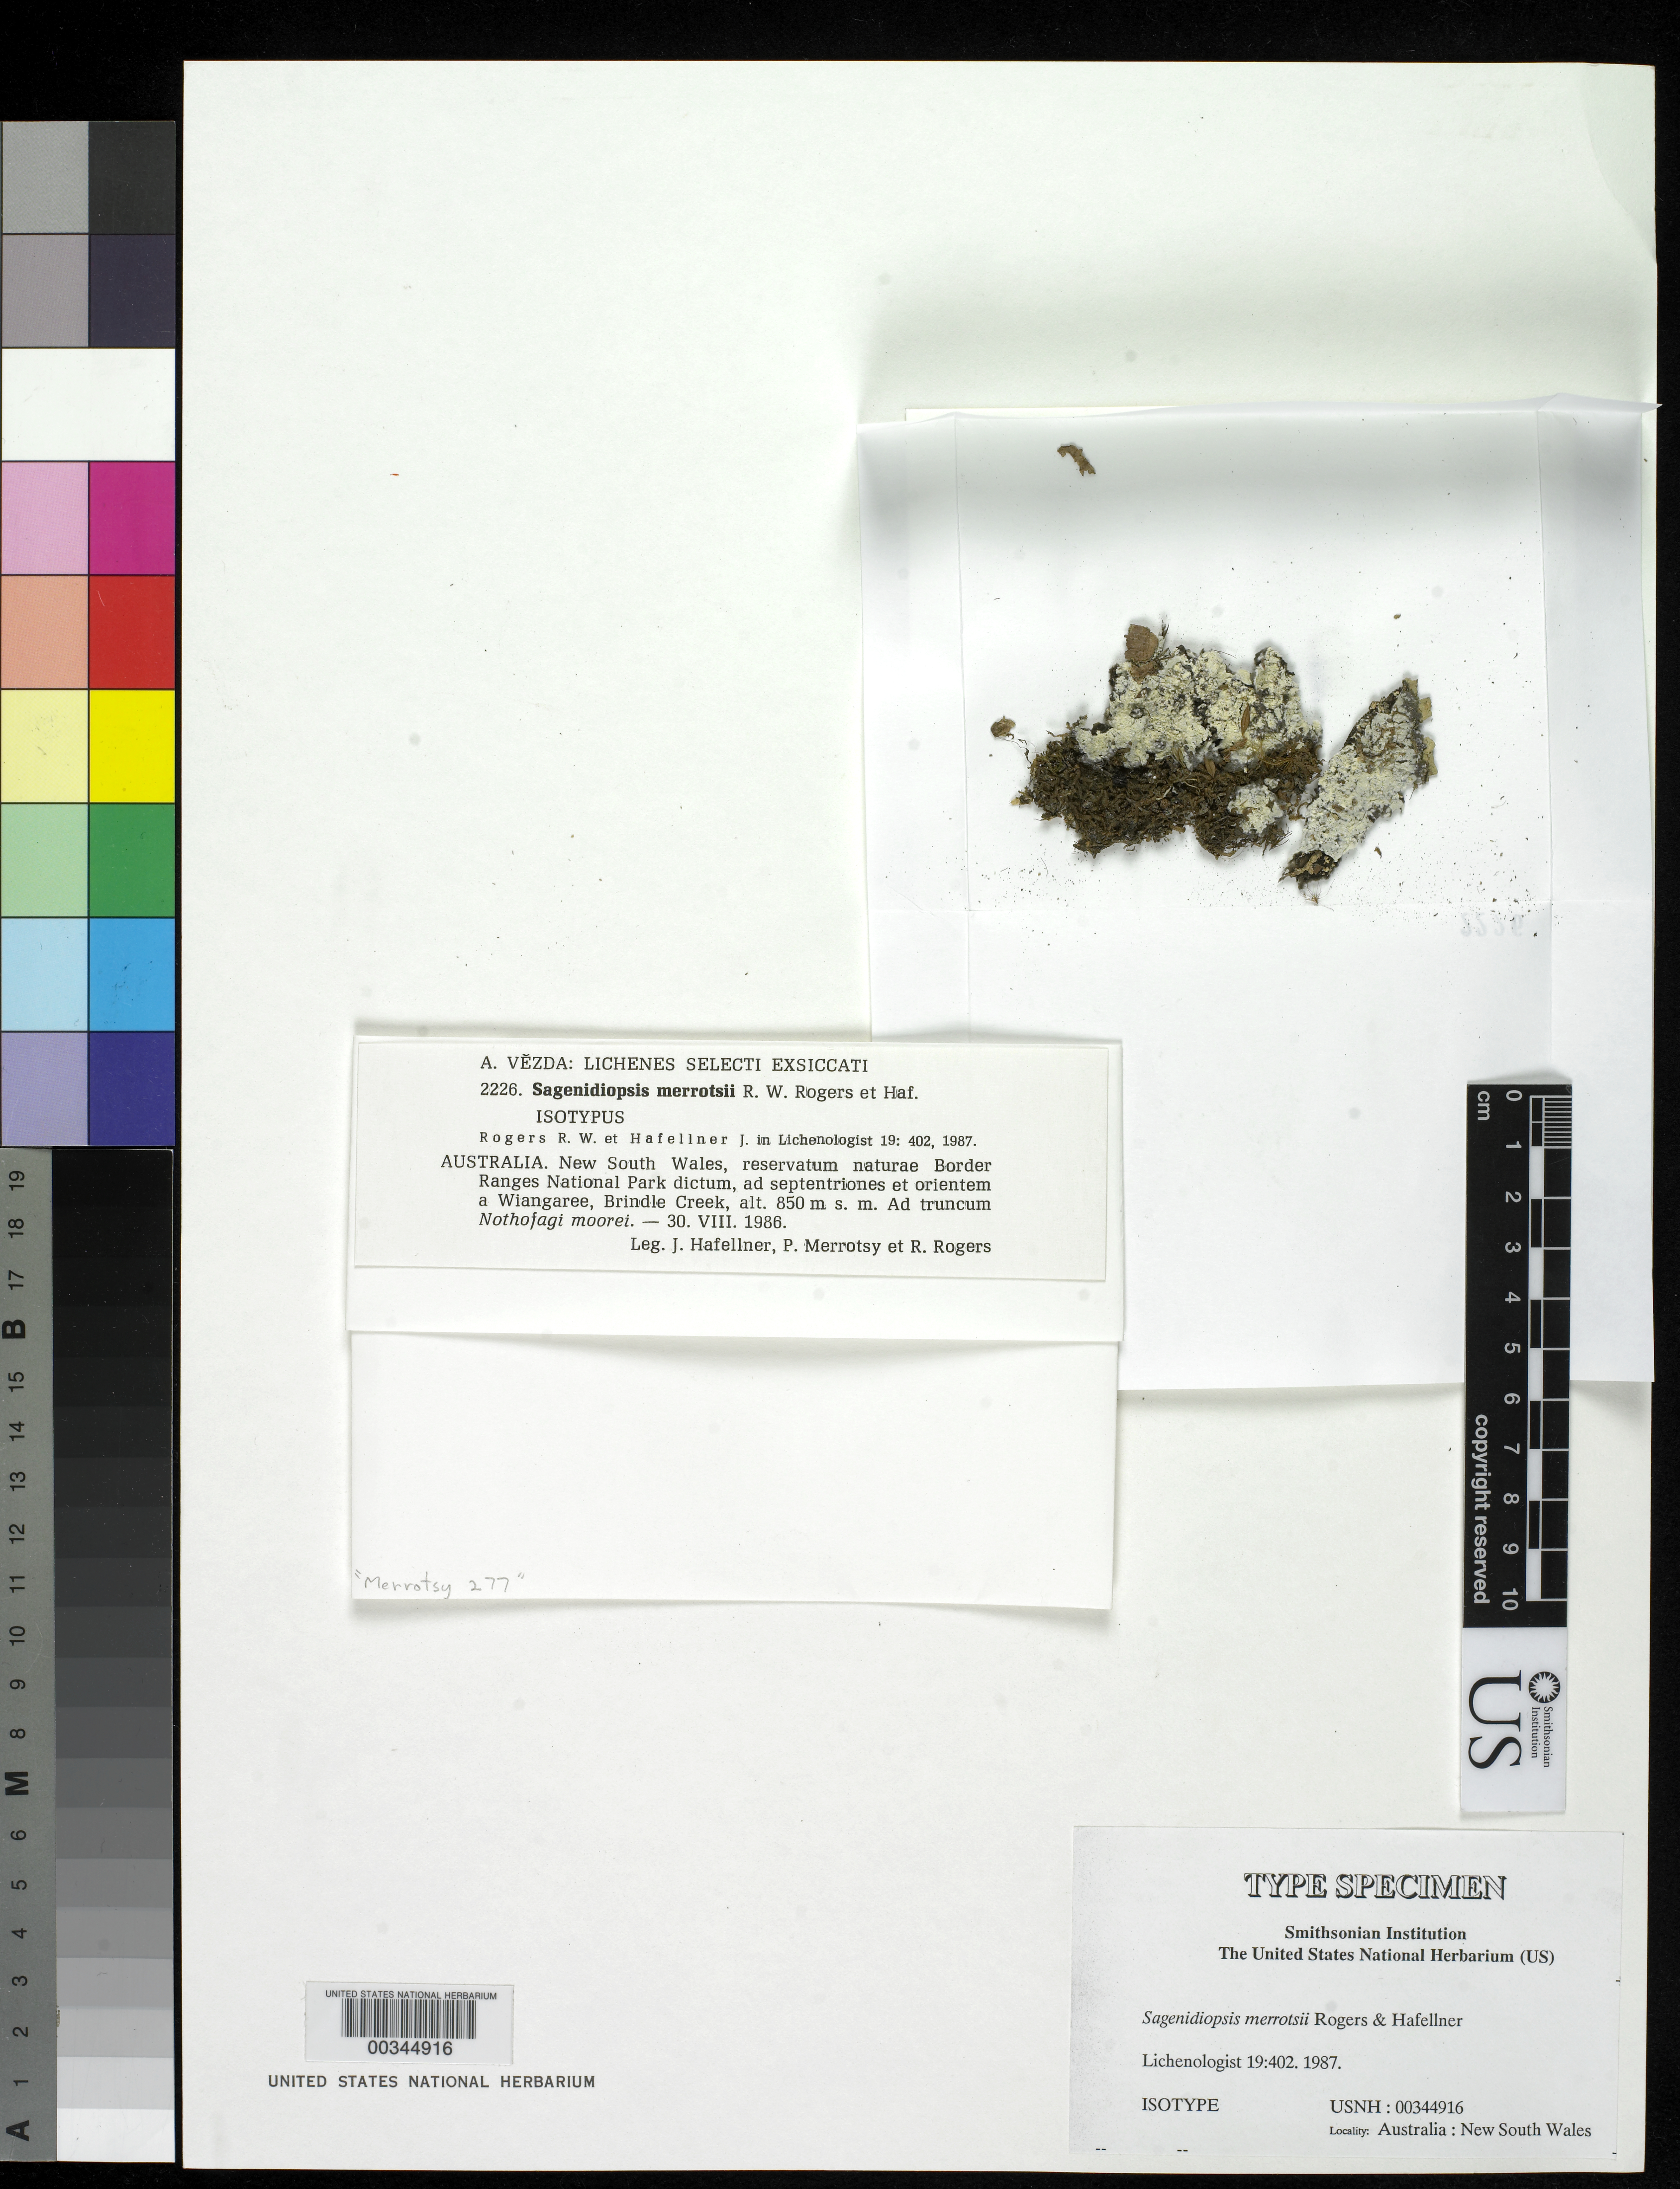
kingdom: Fungi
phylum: Ascomycota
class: Arthoniomycetes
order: Arthoniales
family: Roccellaceae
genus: Sagenidiopsis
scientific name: Sagenidiopsis merrotsii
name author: Rogers & Hafellner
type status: Isotype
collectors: J. Hafellner, P. Merrotsy & R. Rogers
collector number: Exs. 2226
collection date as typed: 30 Aug 1986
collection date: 1986-08-30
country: Australia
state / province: New South Wales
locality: Reservatum naturae Border Ranges National Park dictum, NE of Wiangaree, Brindle Creek. [Said to be from the nature reserve of Border Ranges National Park, NE of Wiangaree, Brindle Creek?]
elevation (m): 850